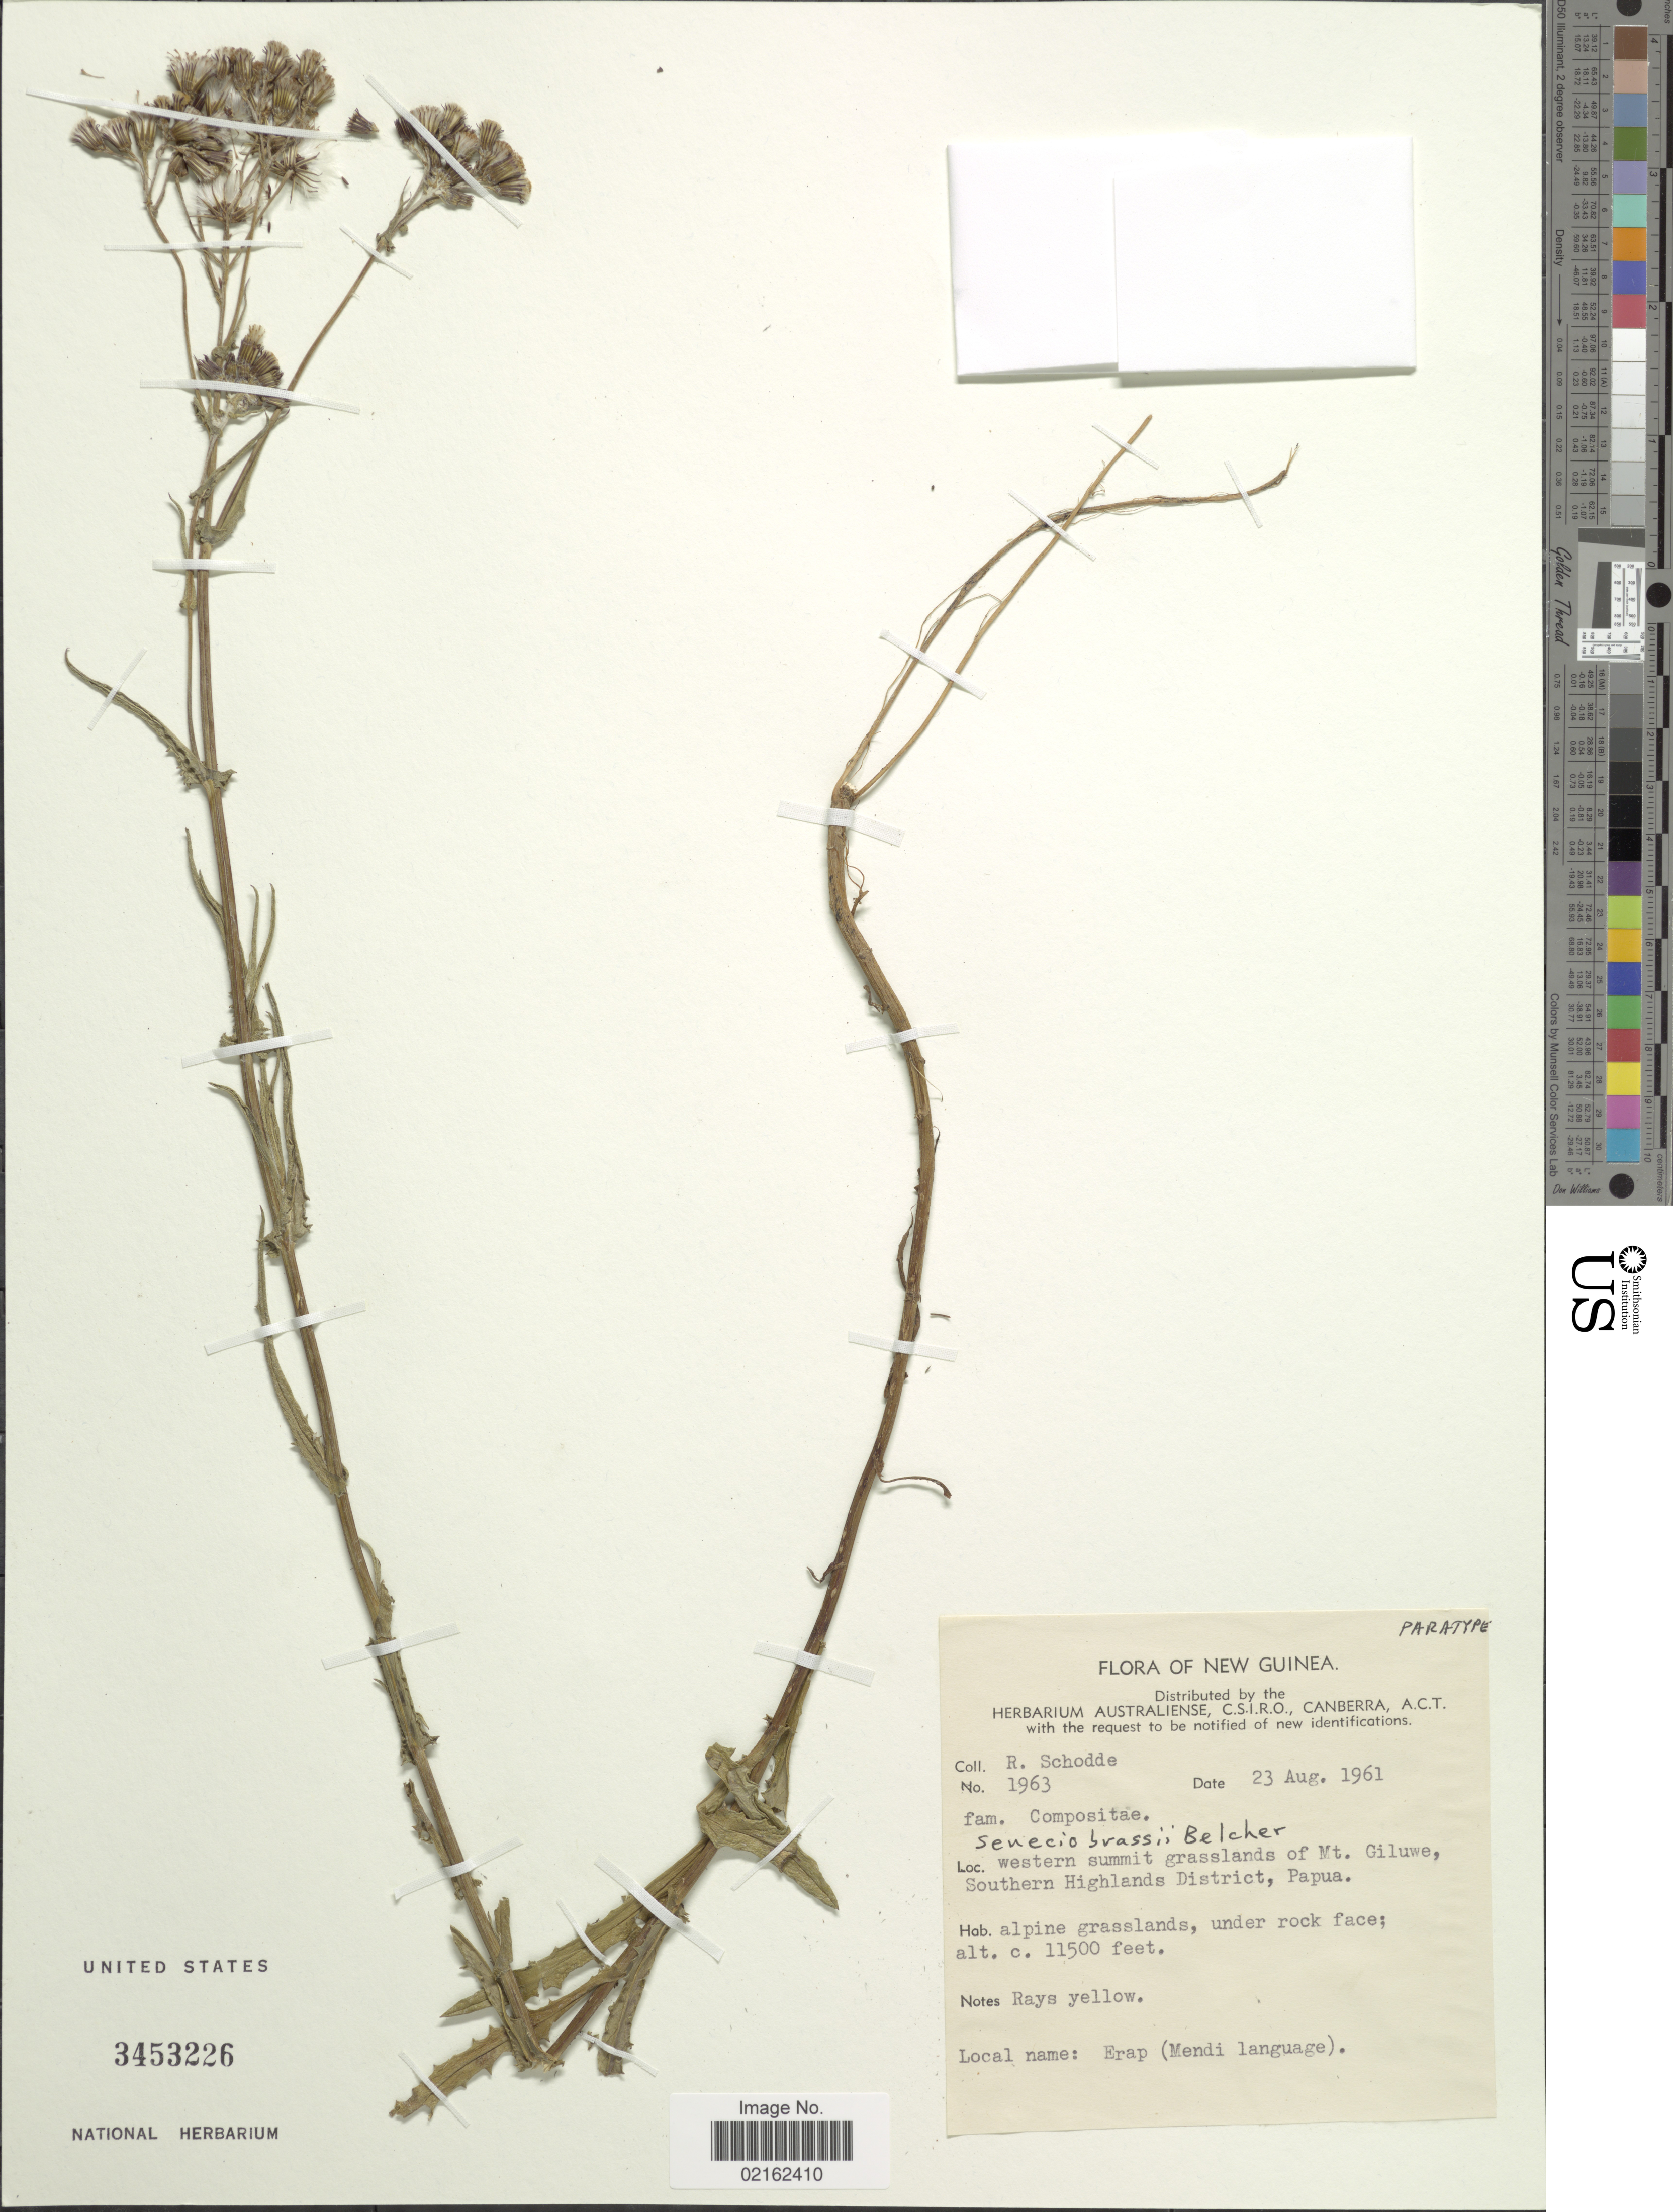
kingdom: Plantae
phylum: Tracheophyta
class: Magnoliopsida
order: Asterales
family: Asteraceae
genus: Senecio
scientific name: Senecio brassii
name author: Belcher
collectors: R. Schodde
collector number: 1963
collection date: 1961-08-23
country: Papua New Guinea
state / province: Southern Highlands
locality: New Guinea, western summit grasslands of Mt. Giluwe, Papua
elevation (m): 3505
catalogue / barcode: US 3453226